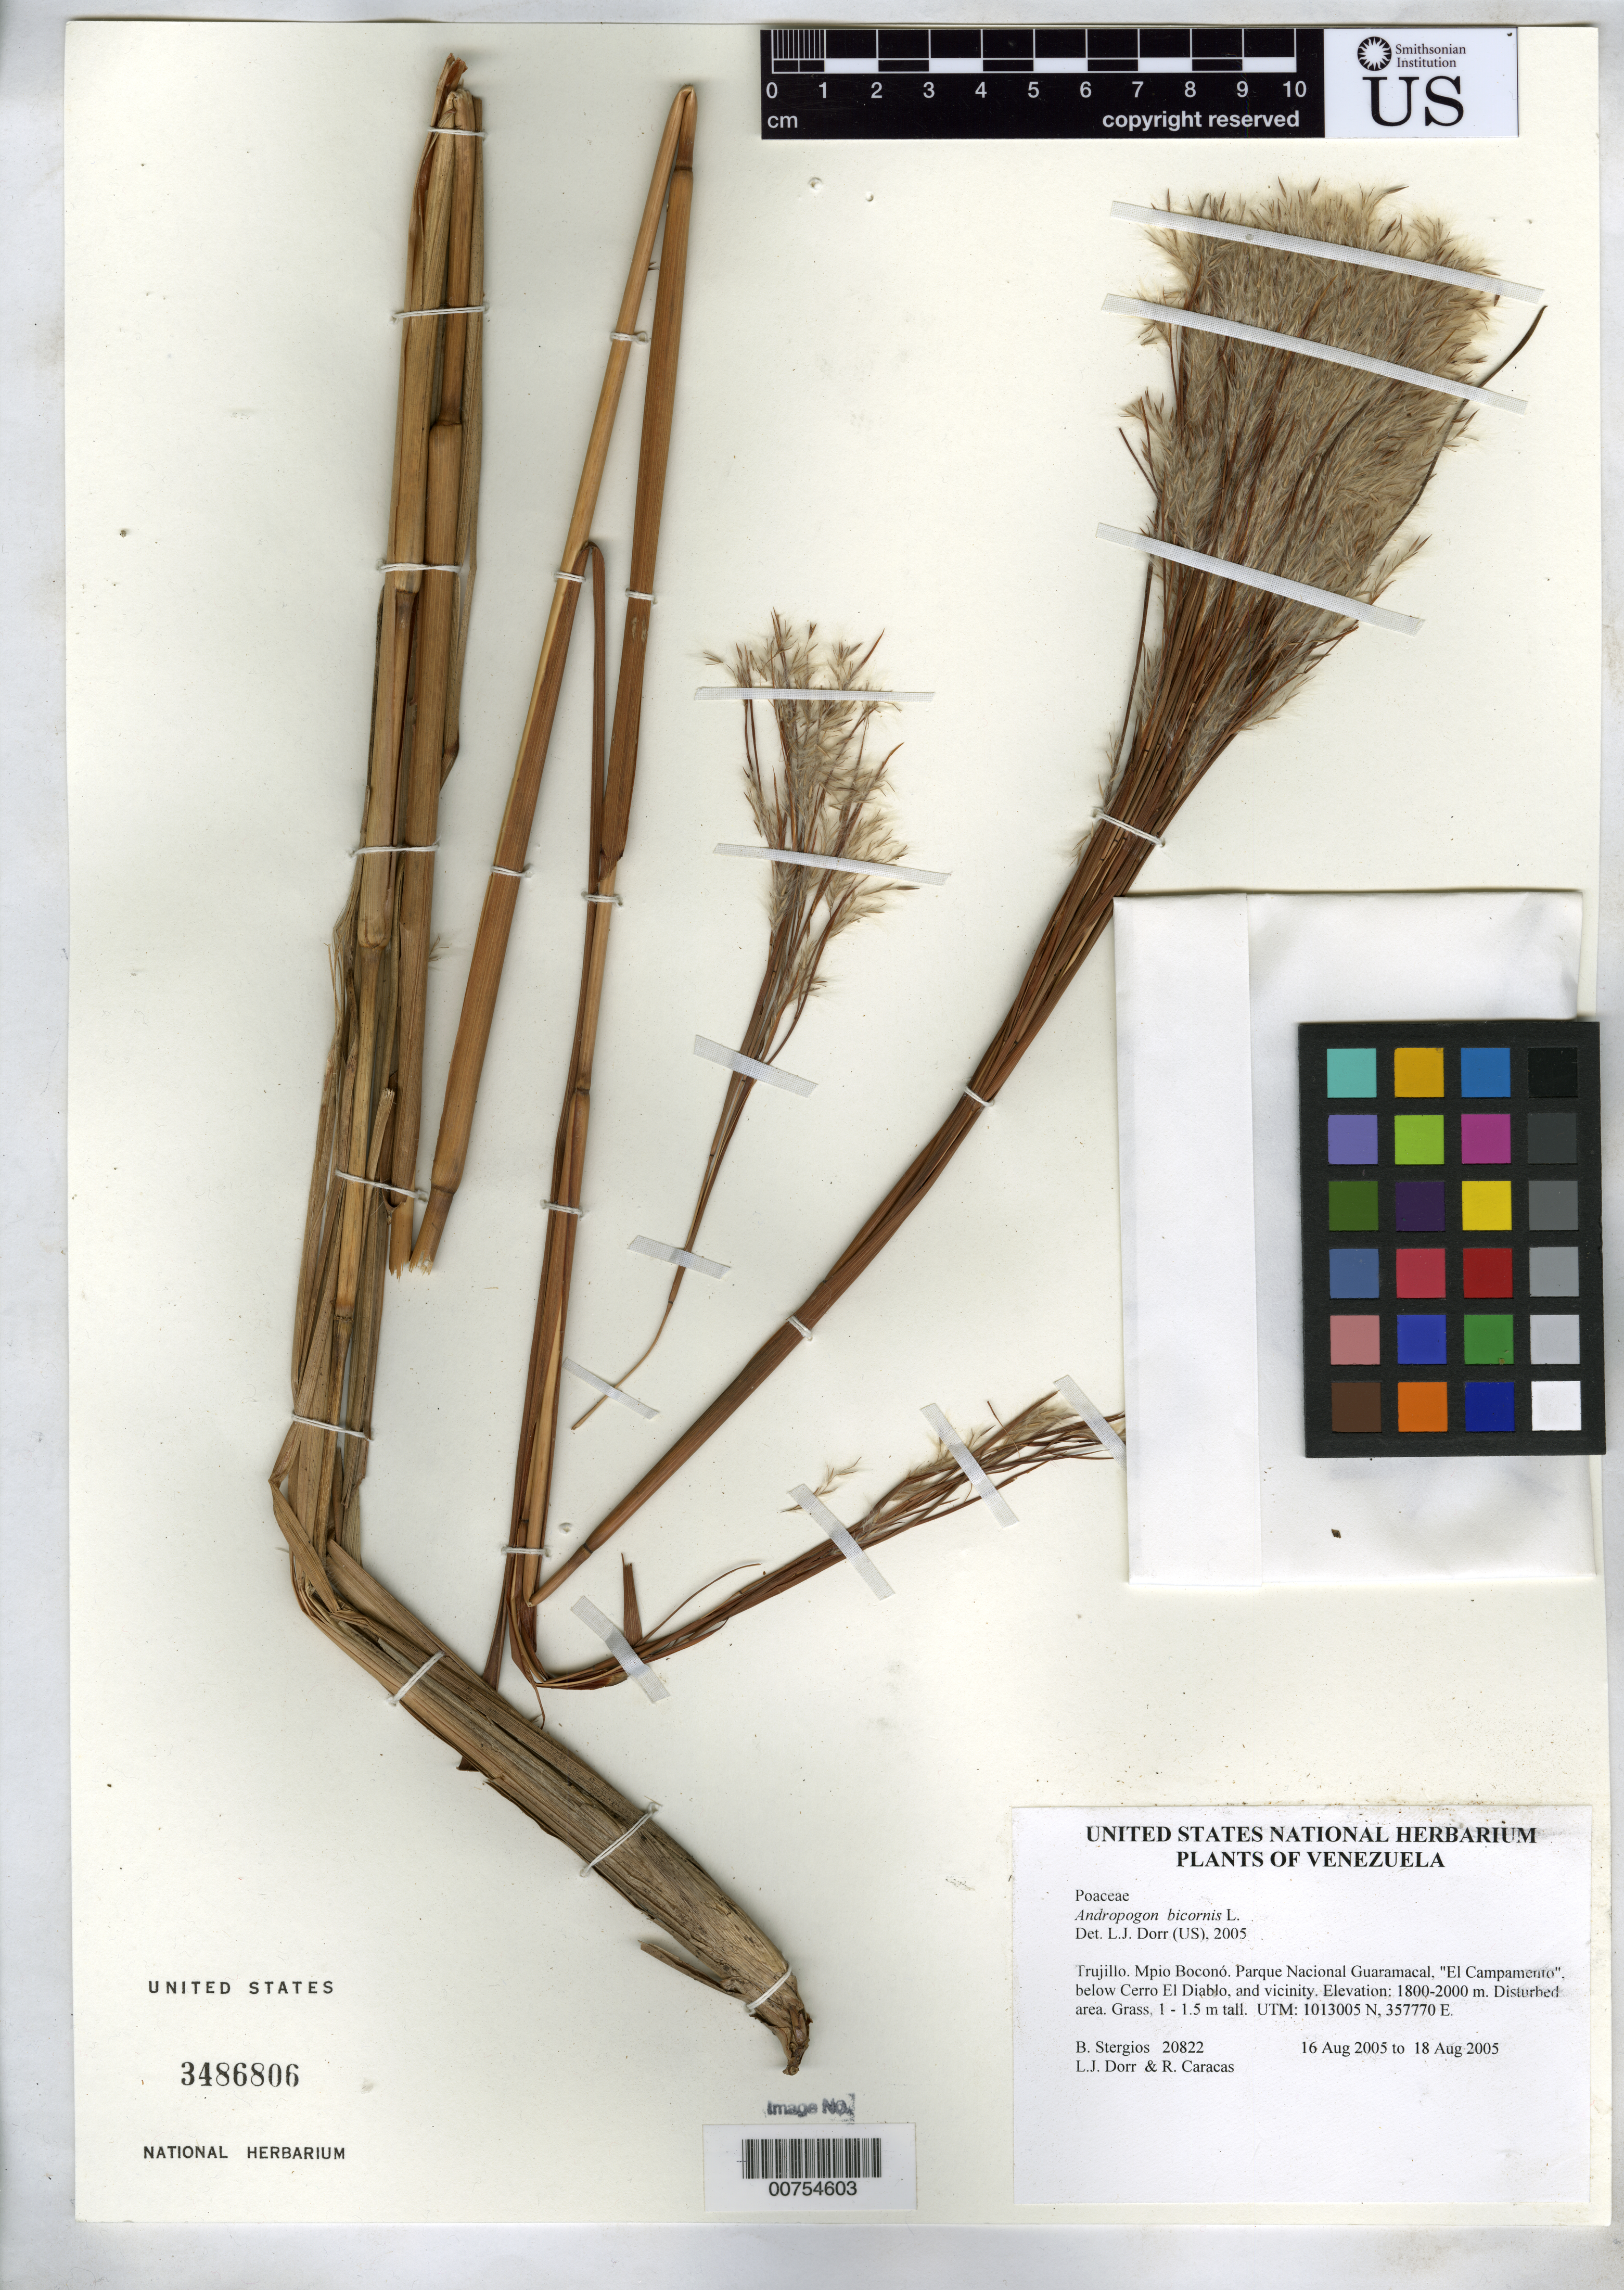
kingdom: Plantae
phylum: Tracheophyta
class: Liliopsida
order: Poales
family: Poaceae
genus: Andropogon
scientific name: Andropogon bicornis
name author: L.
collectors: B. G. Stergios, L. J. Dorr & R. Caracas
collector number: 20822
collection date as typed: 16 Aug 2005 to 18 Aug 2005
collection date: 2005-08-16/2005-08-18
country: Venezuela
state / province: Trujillo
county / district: Boconó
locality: Parque Nacional Guaramacal, "El Campamento", below Cerro El Diablo, and vicinity.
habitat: Disturbed area.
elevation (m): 1800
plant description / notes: MO, PORT, US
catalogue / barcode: US 3486806